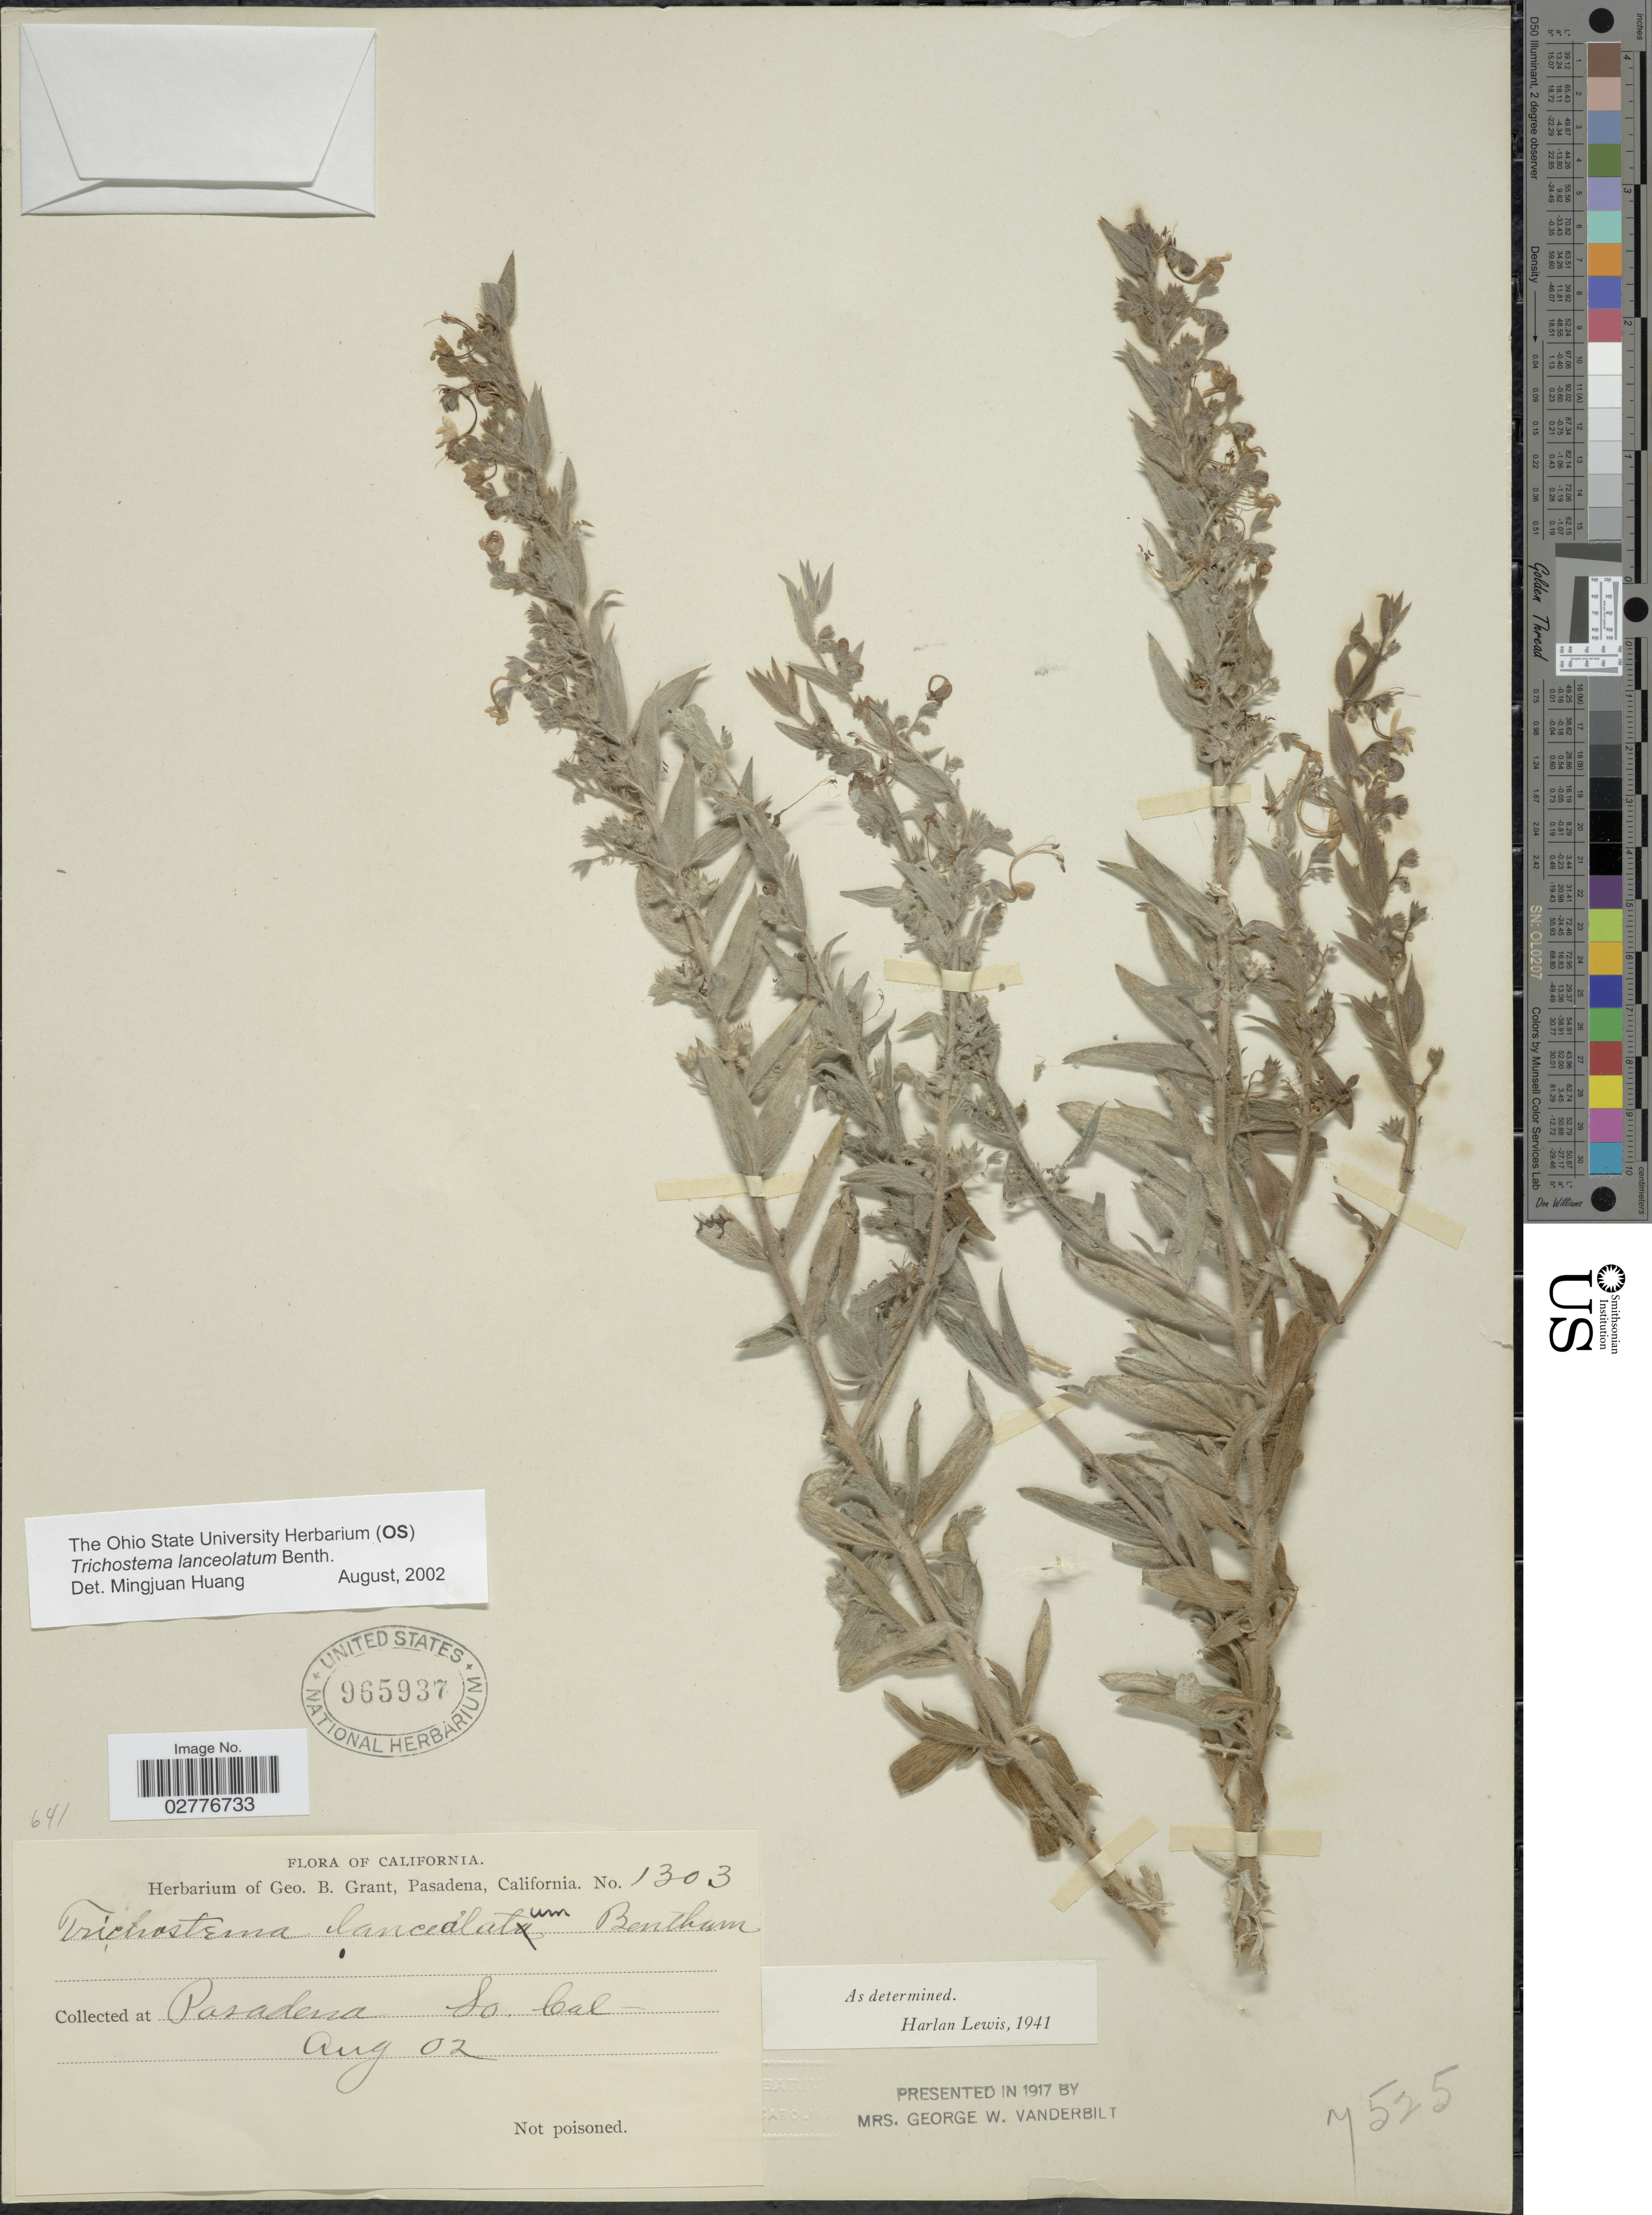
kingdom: Plantae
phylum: Tracheophyta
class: Magnoliopsida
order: Lamiales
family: Lamiaceae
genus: Trichostema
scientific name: Trichostema lanceolatum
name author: Benth.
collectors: ex herb. Geo. B. Grant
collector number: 1303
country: United States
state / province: California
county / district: Los Angeles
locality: Pasadena So. Cal.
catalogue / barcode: US 965937